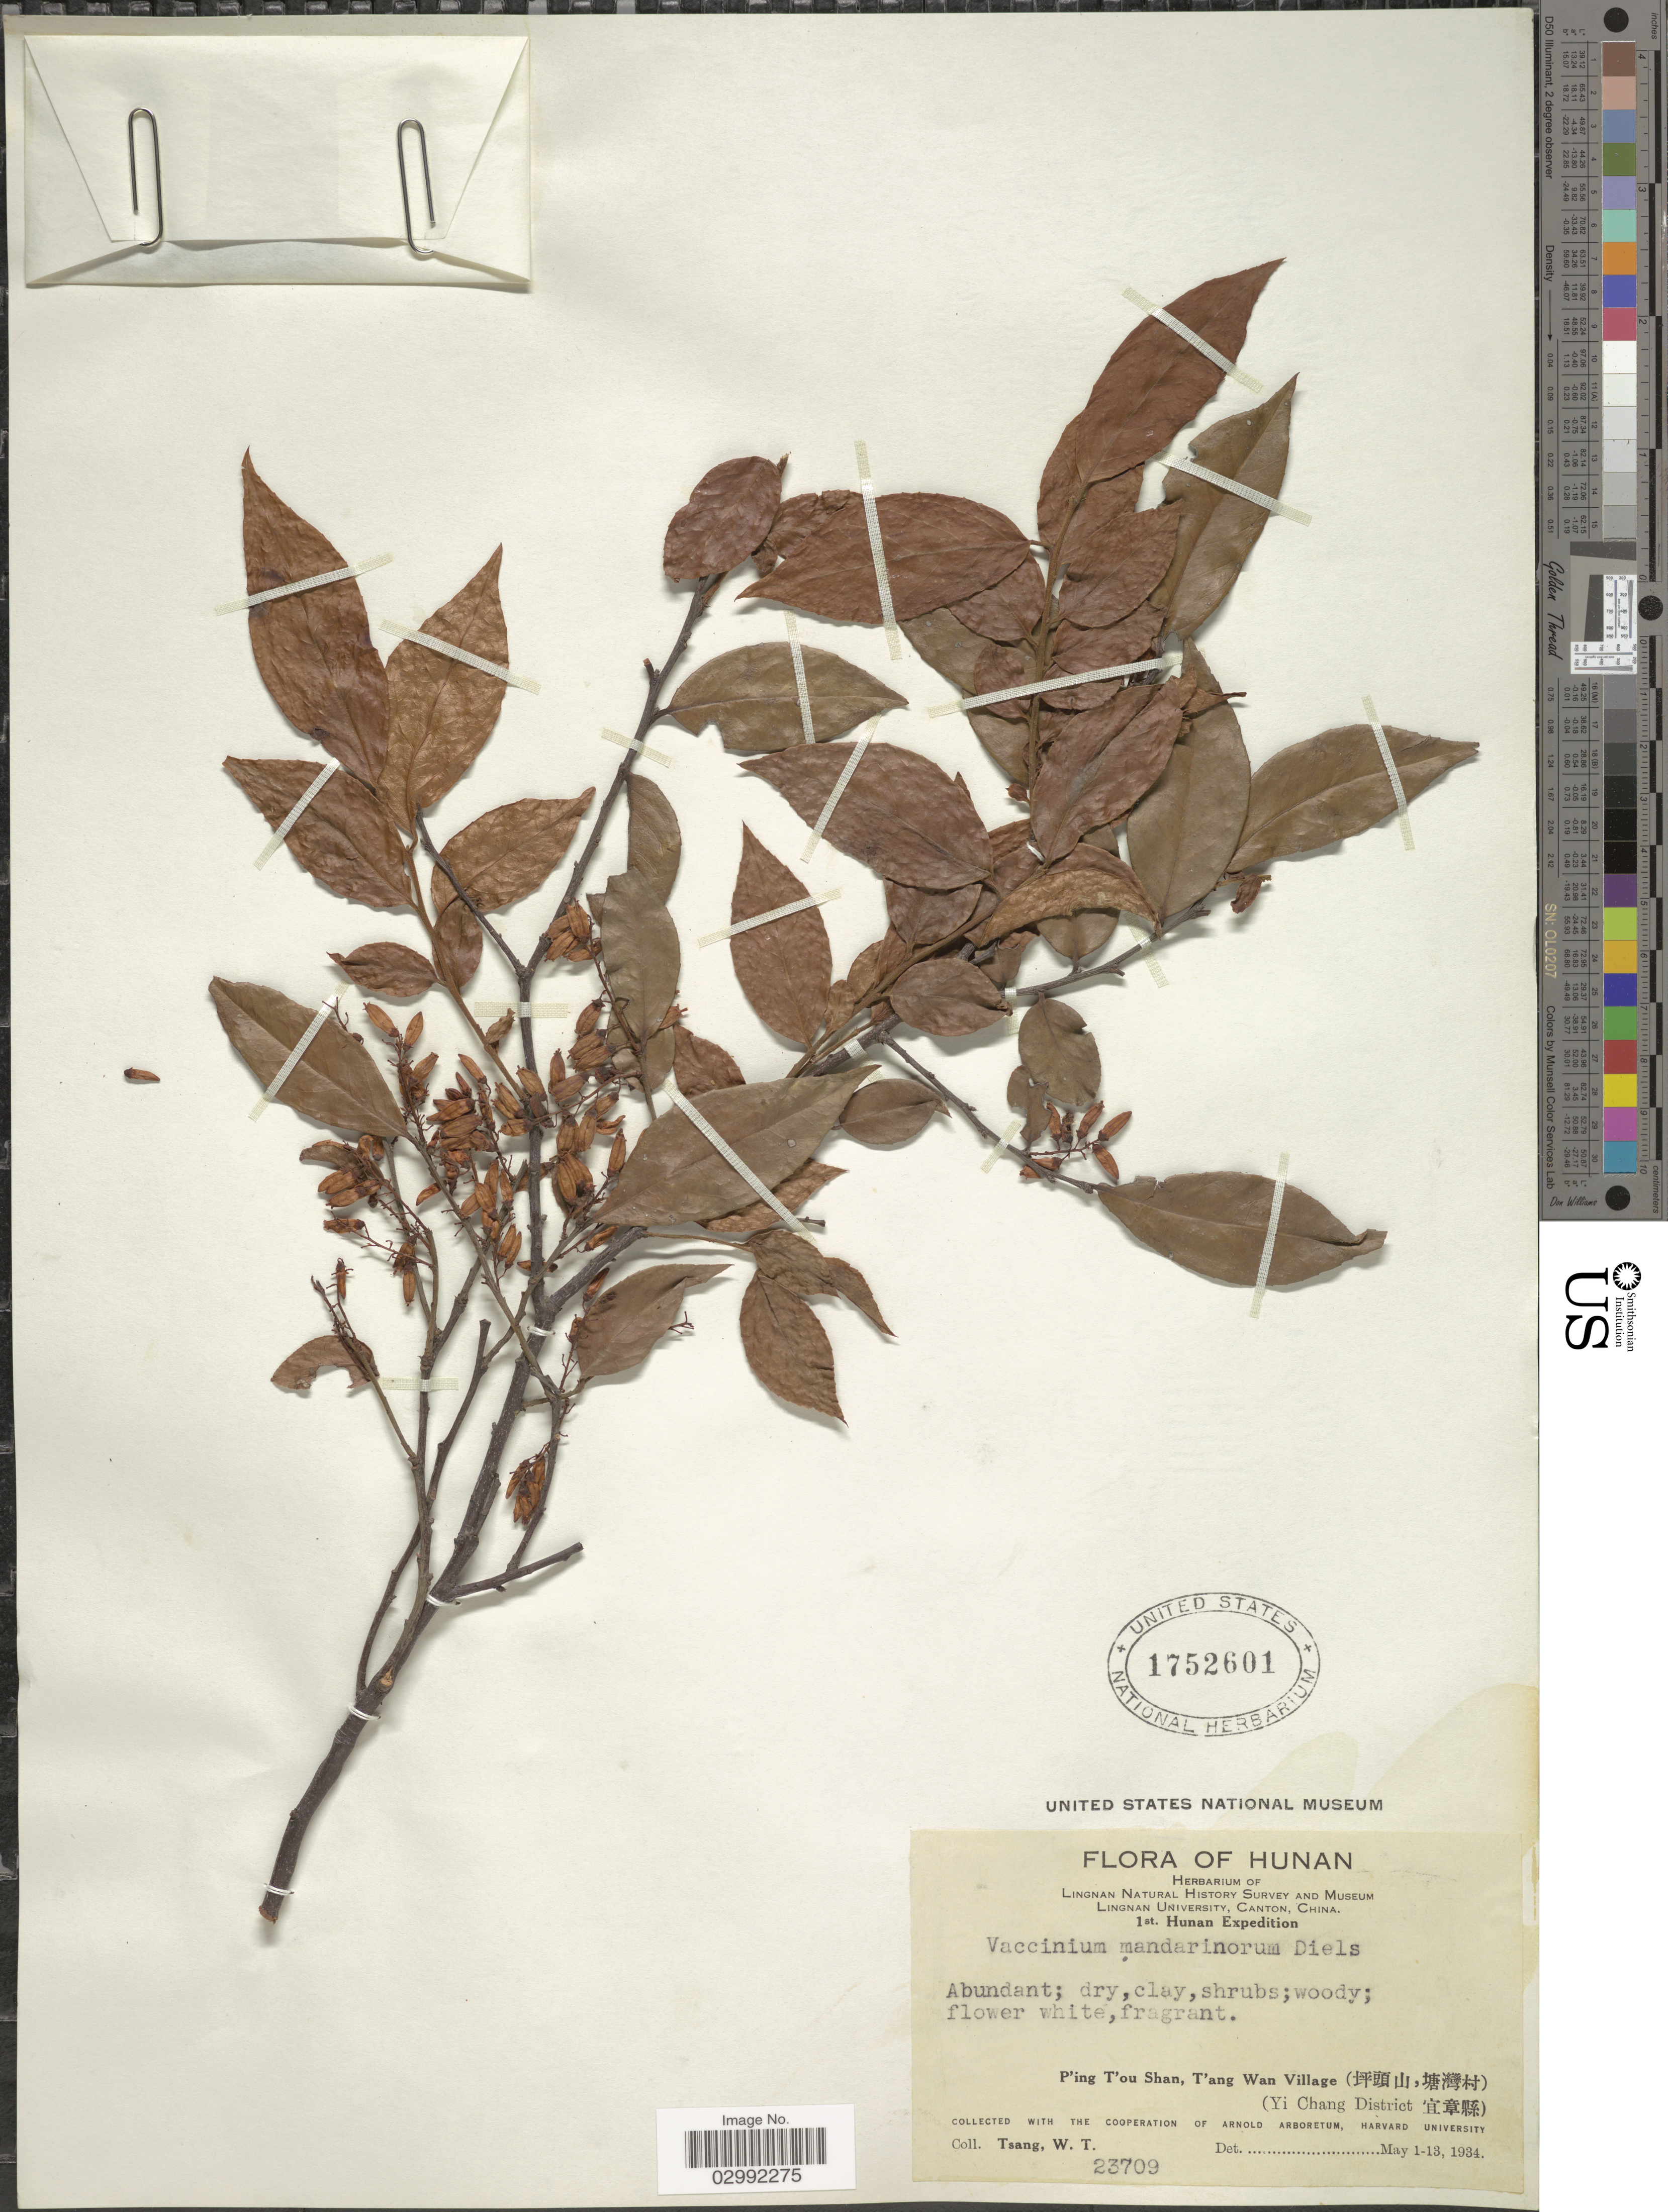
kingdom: Plantae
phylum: Tracheophyta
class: Magnoliopsida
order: Ericales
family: Ericaceae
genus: Vaccinium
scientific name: Vaccinium sprengelii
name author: (G. Don) Sleumer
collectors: W. T. Tsang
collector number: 23709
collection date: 1934-05-01/1934-05-13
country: China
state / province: Hunan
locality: P'ing T'ou Shan, T'ang Wan Village (X,X) (Yi Chang District X).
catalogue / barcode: US 1752601